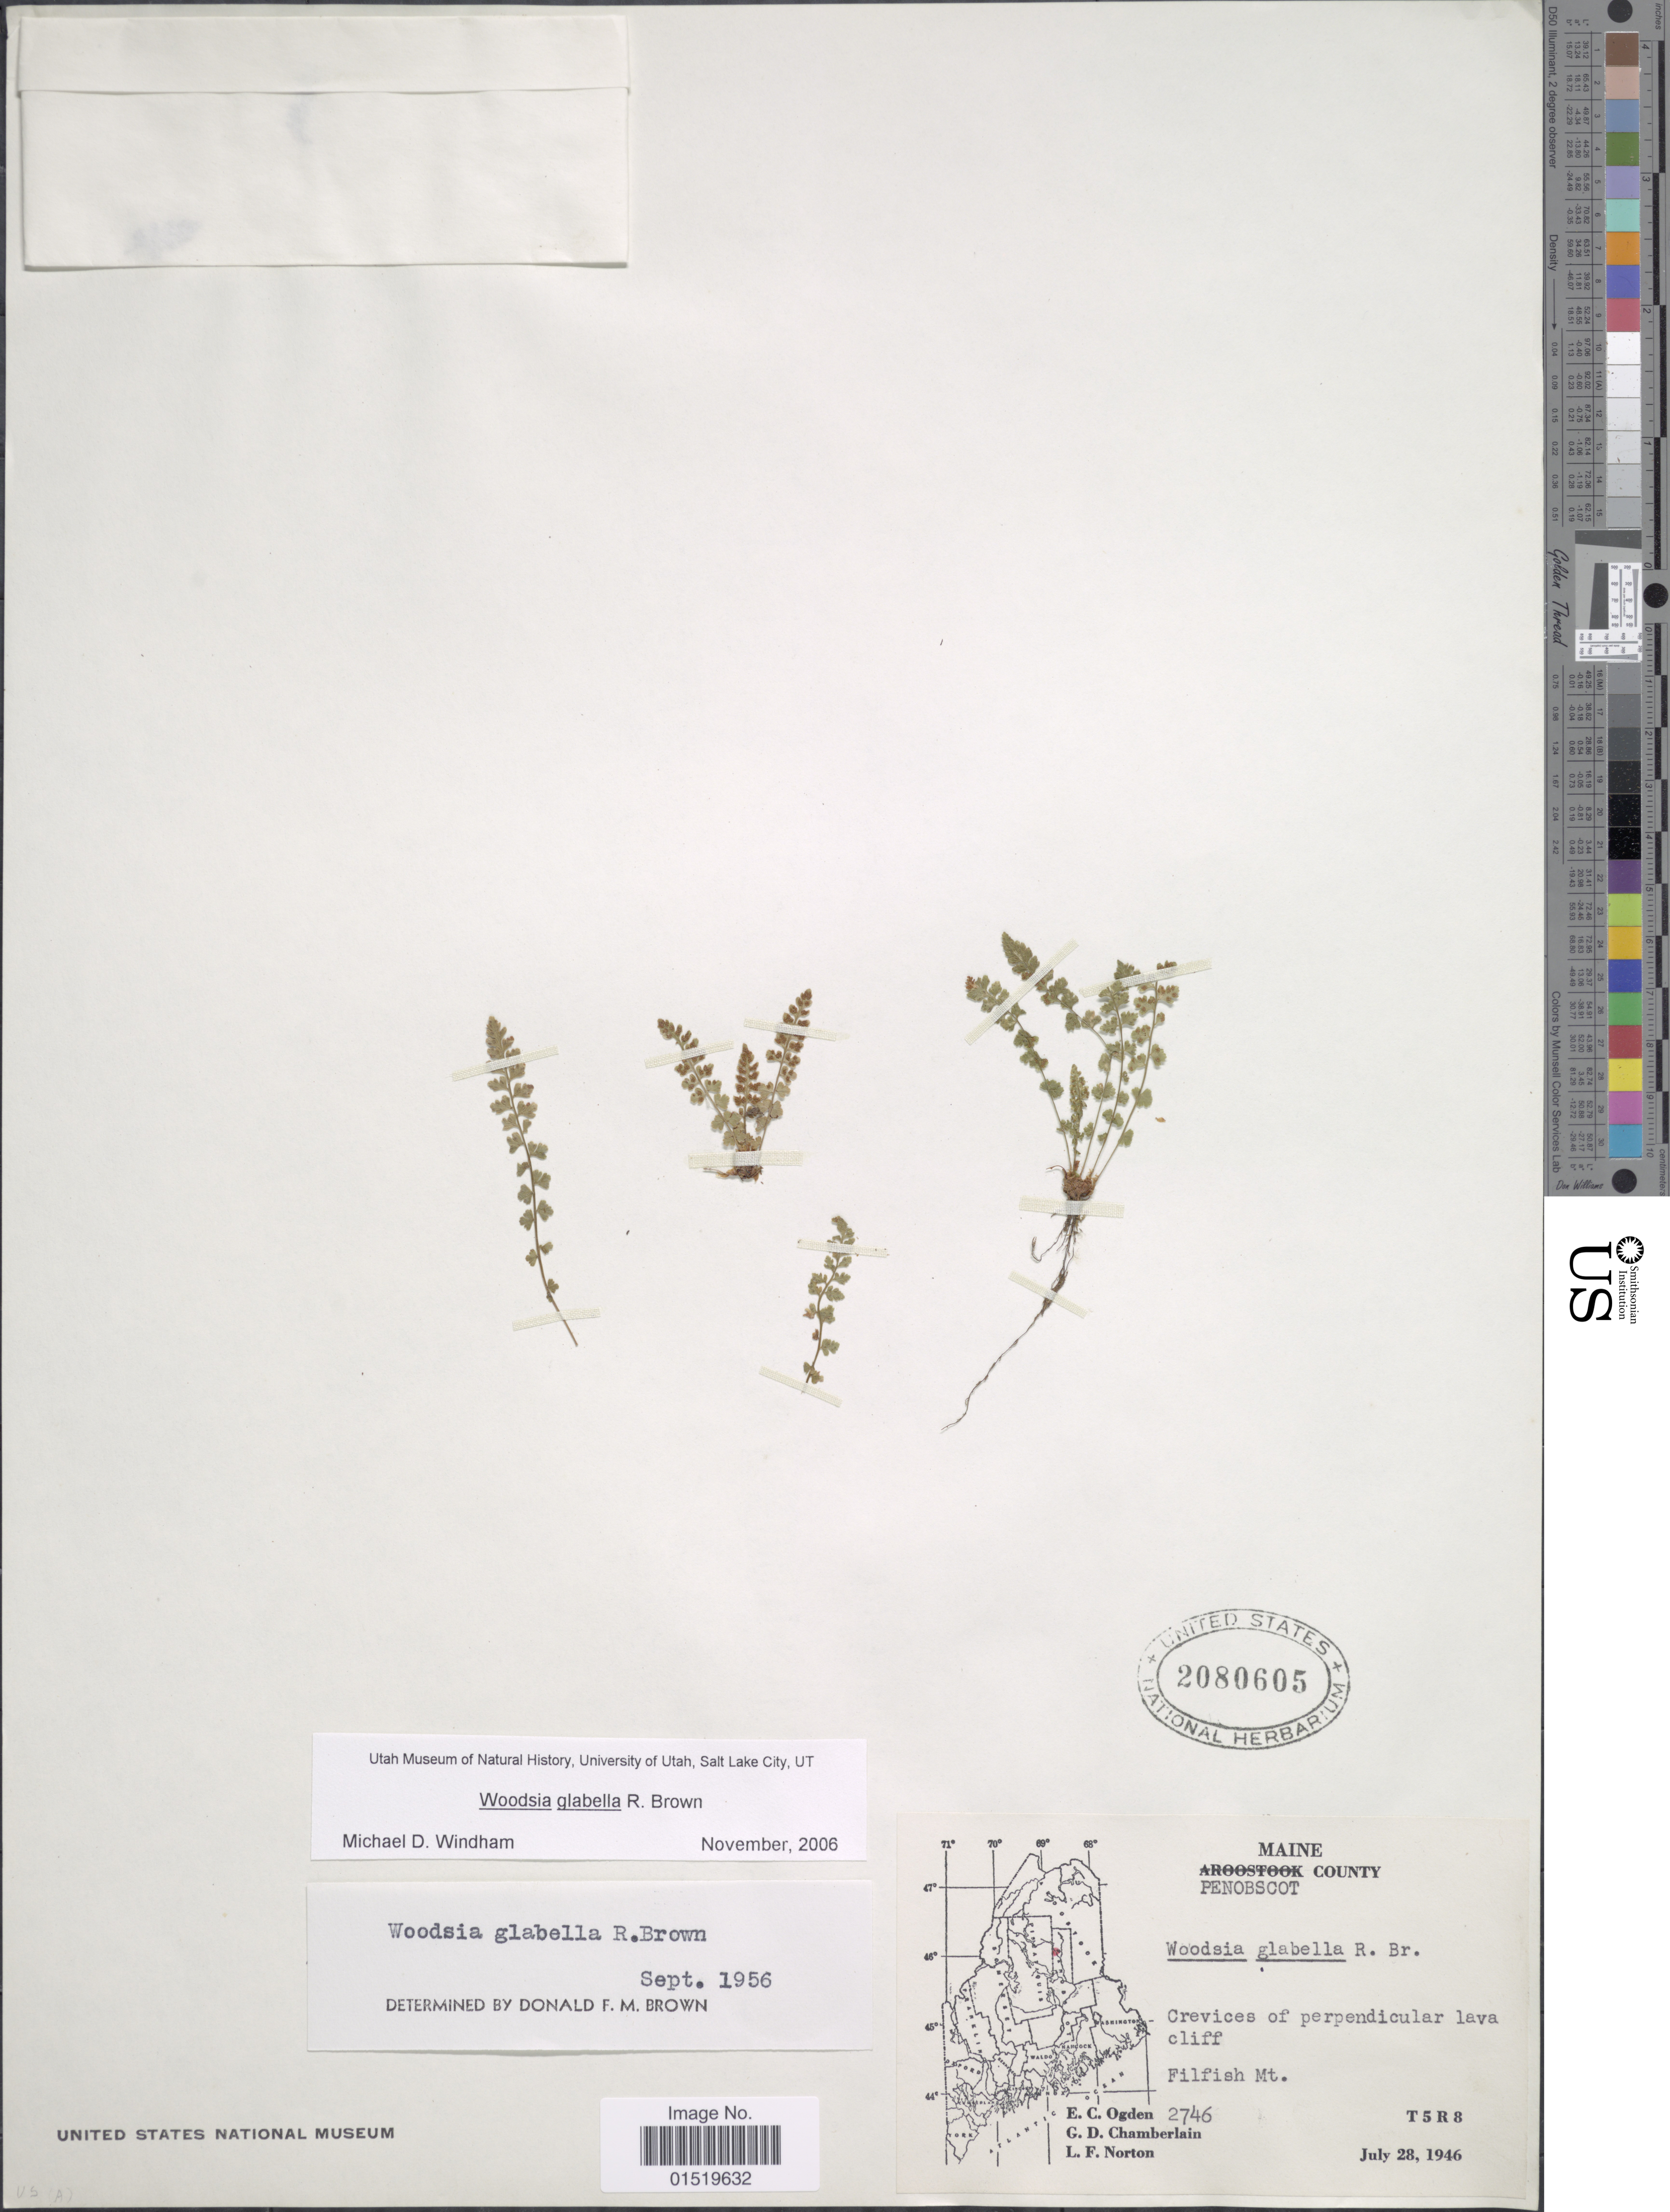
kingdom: Plantae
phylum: Tracheophyta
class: Polypodiopsida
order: Polypodiales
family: Woodsiaceae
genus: Woodsia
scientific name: Woodsia glabella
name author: R. Br.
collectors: E. Ogden, G. D. Chamberlain & L. Norton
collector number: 2746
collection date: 1946-07-28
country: United States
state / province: Maine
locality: Penobscot County, Filfish Mt T5R8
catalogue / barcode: US 2080605